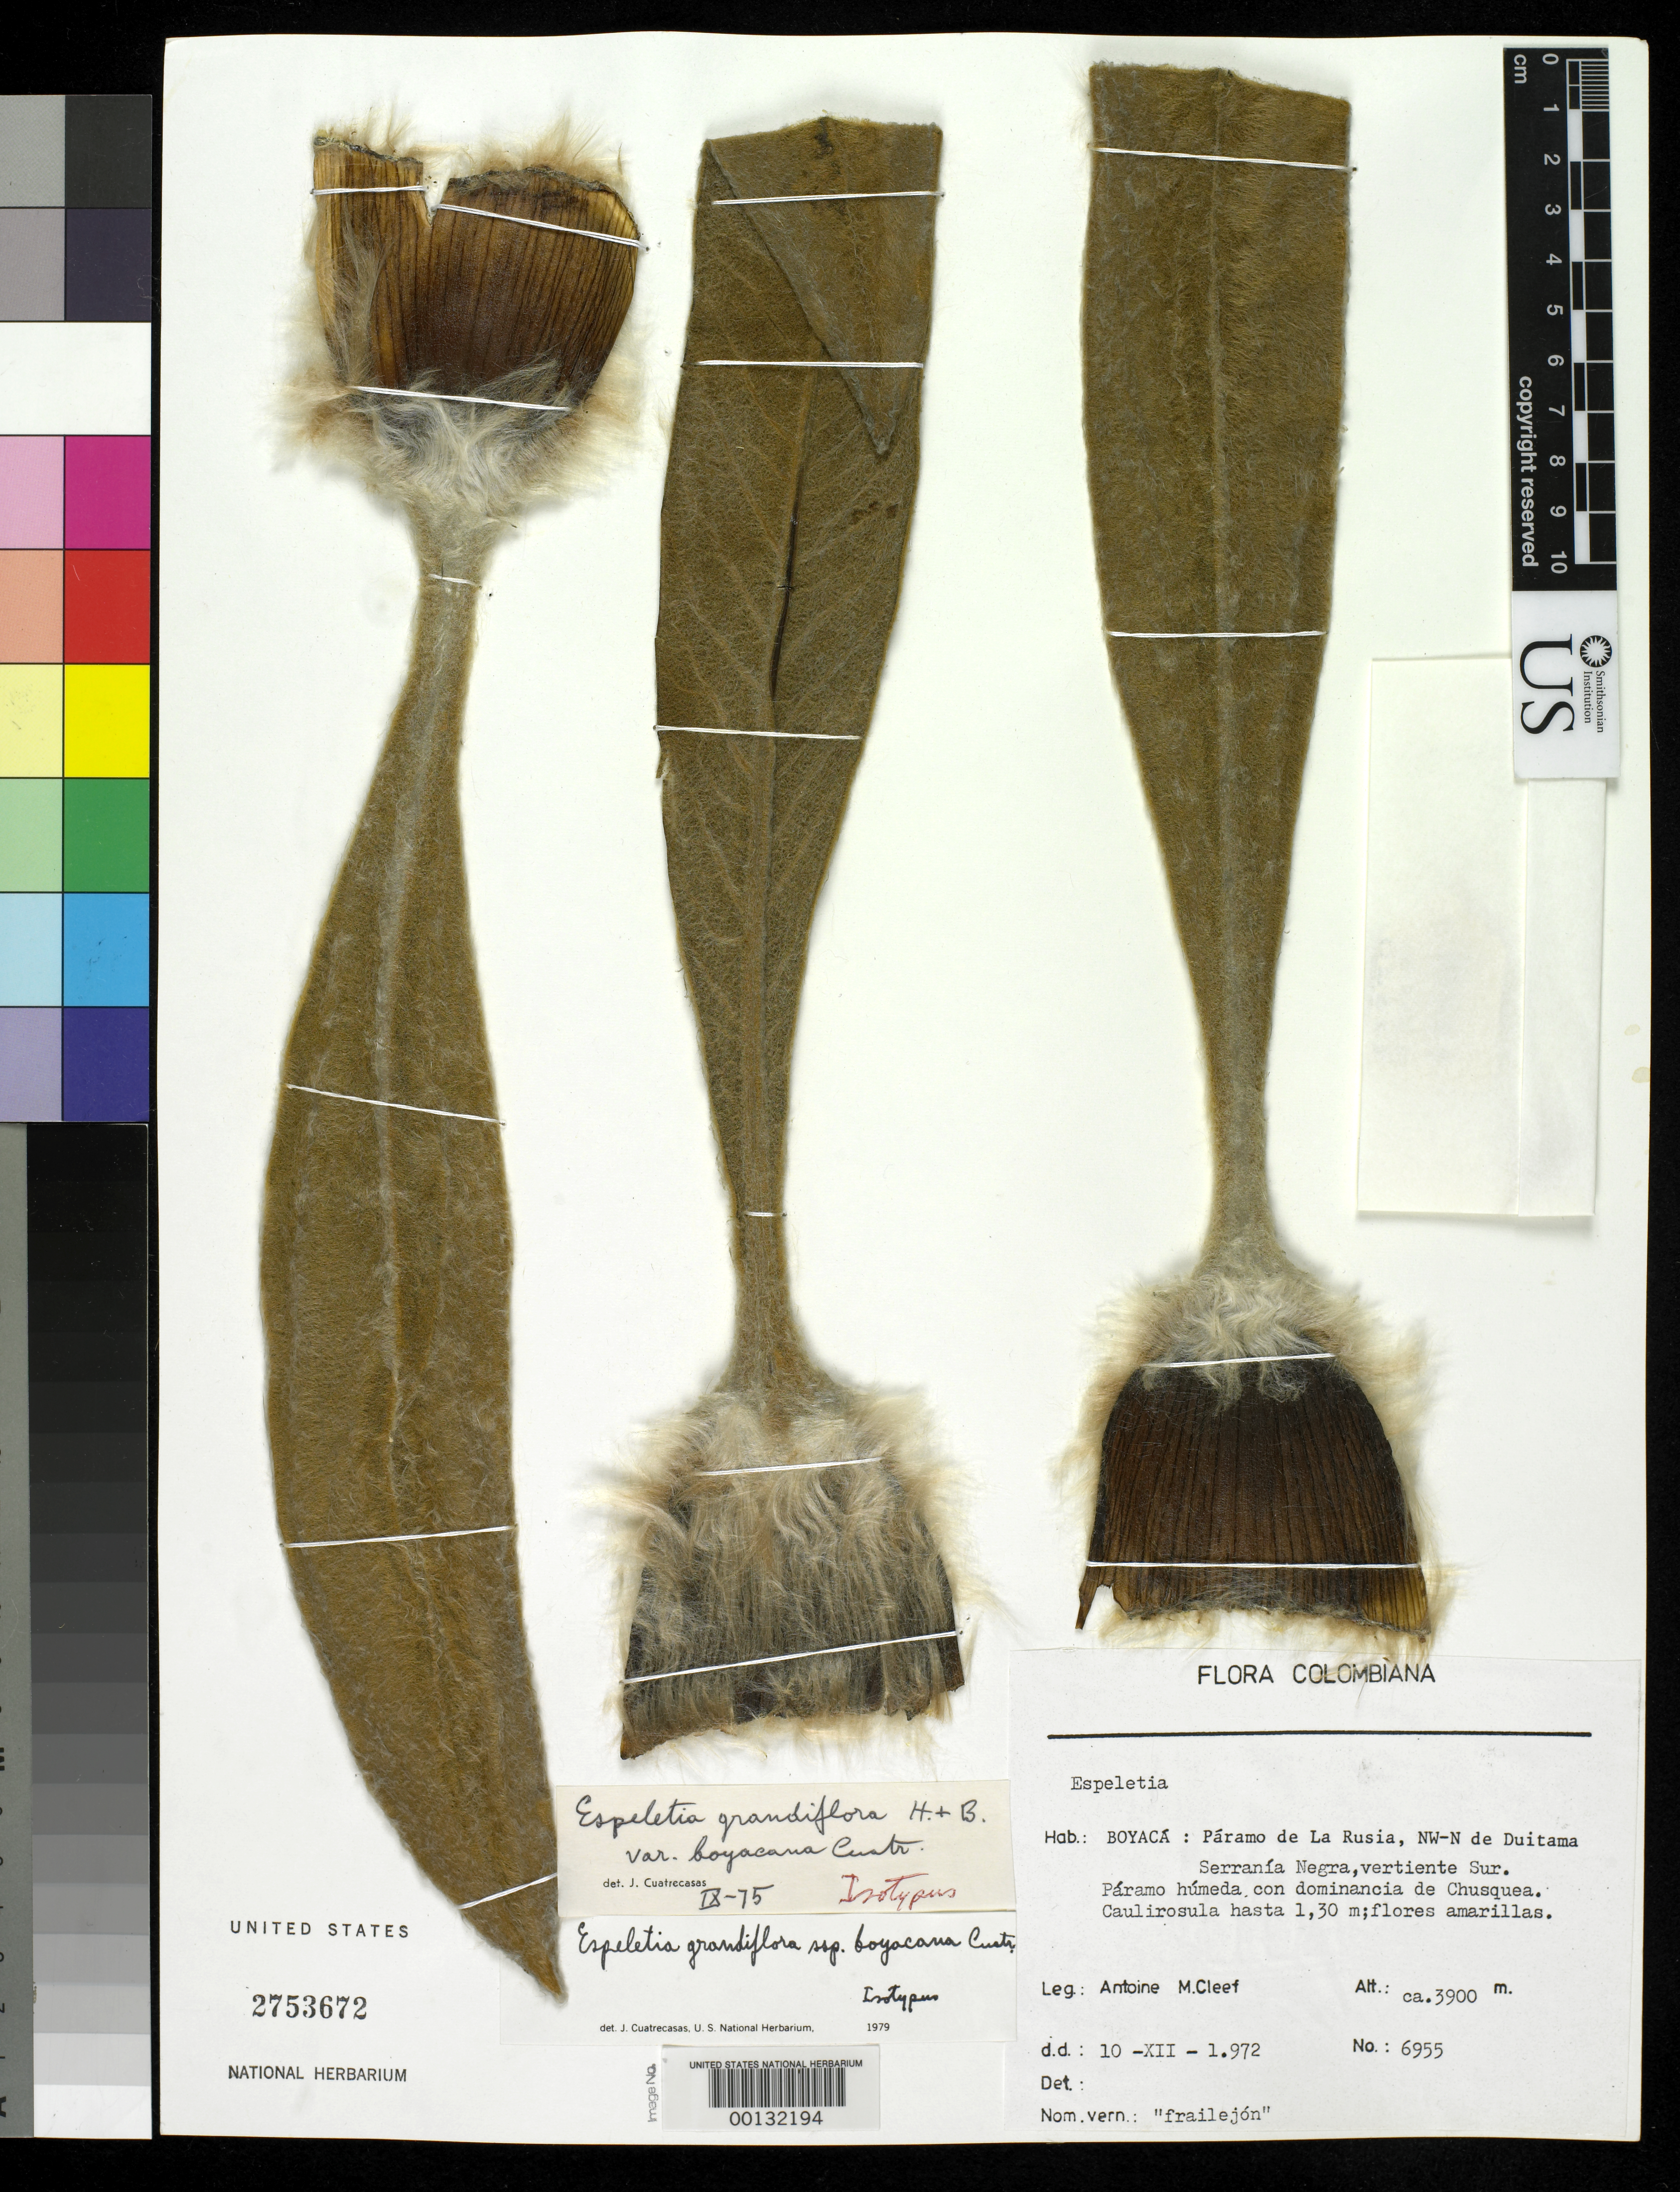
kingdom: Plantae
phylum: Tracheophyta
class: Magnoliopsida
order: Asterales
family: Asteraceae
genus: Espeletia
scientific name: Espeletia grandiflora var. boyacana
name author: Cuatrec.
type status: Isotype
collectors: A. M. Cleef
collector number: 6955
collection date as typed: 10 Dec 1972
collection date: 1972-12-10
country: Colombia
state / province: Boyacá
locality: Páramo de La Rusia, NNW de Duitama, Serrania Negra, Vertiente sur. [Páramo de La Rusia, NNW of Duitama, Serrania Negra, S slope.]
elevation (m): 3900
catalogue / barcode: US 2753672